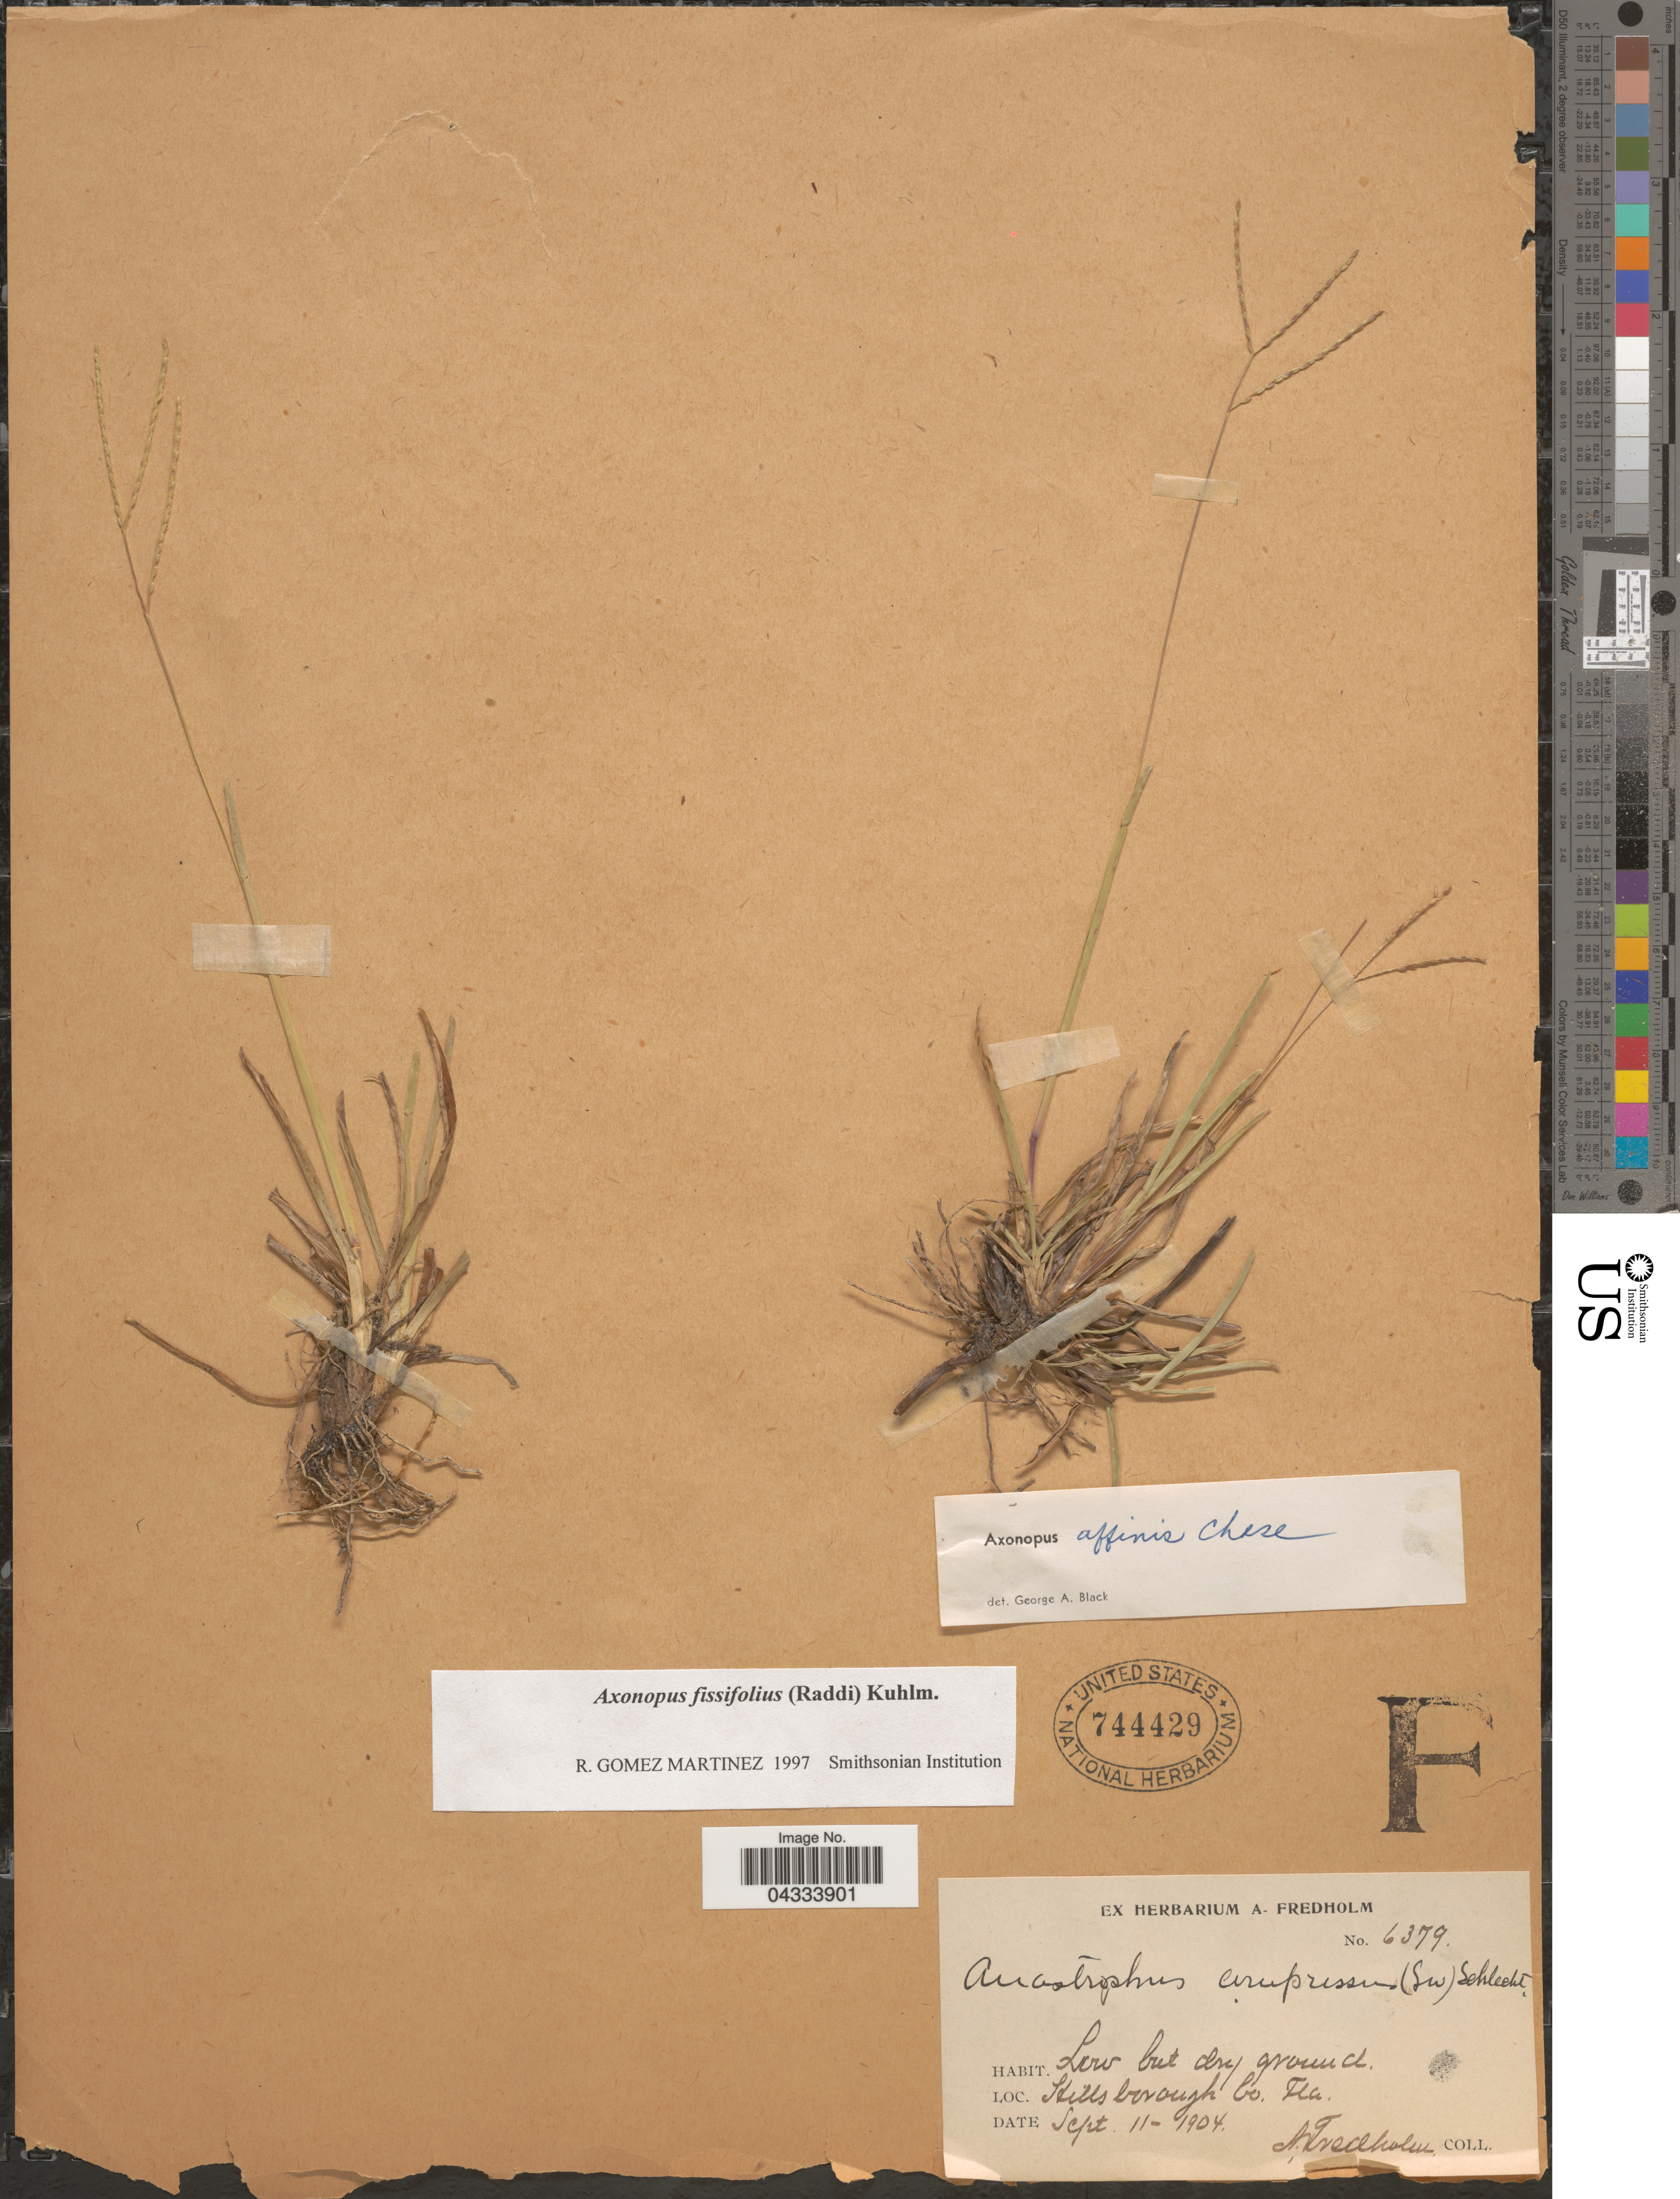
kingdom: Plantae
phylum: Tracheophyta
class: Liliopsida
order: Poales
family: Poaceae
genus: Axonopus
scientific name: Axonopus fissifolius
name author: (Raddi) Kuhlm.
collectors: A. Fredholm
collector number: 6379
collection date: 1904-09-11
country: United States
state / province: Florida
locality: Hillsborough Co.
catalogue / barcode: US 744429